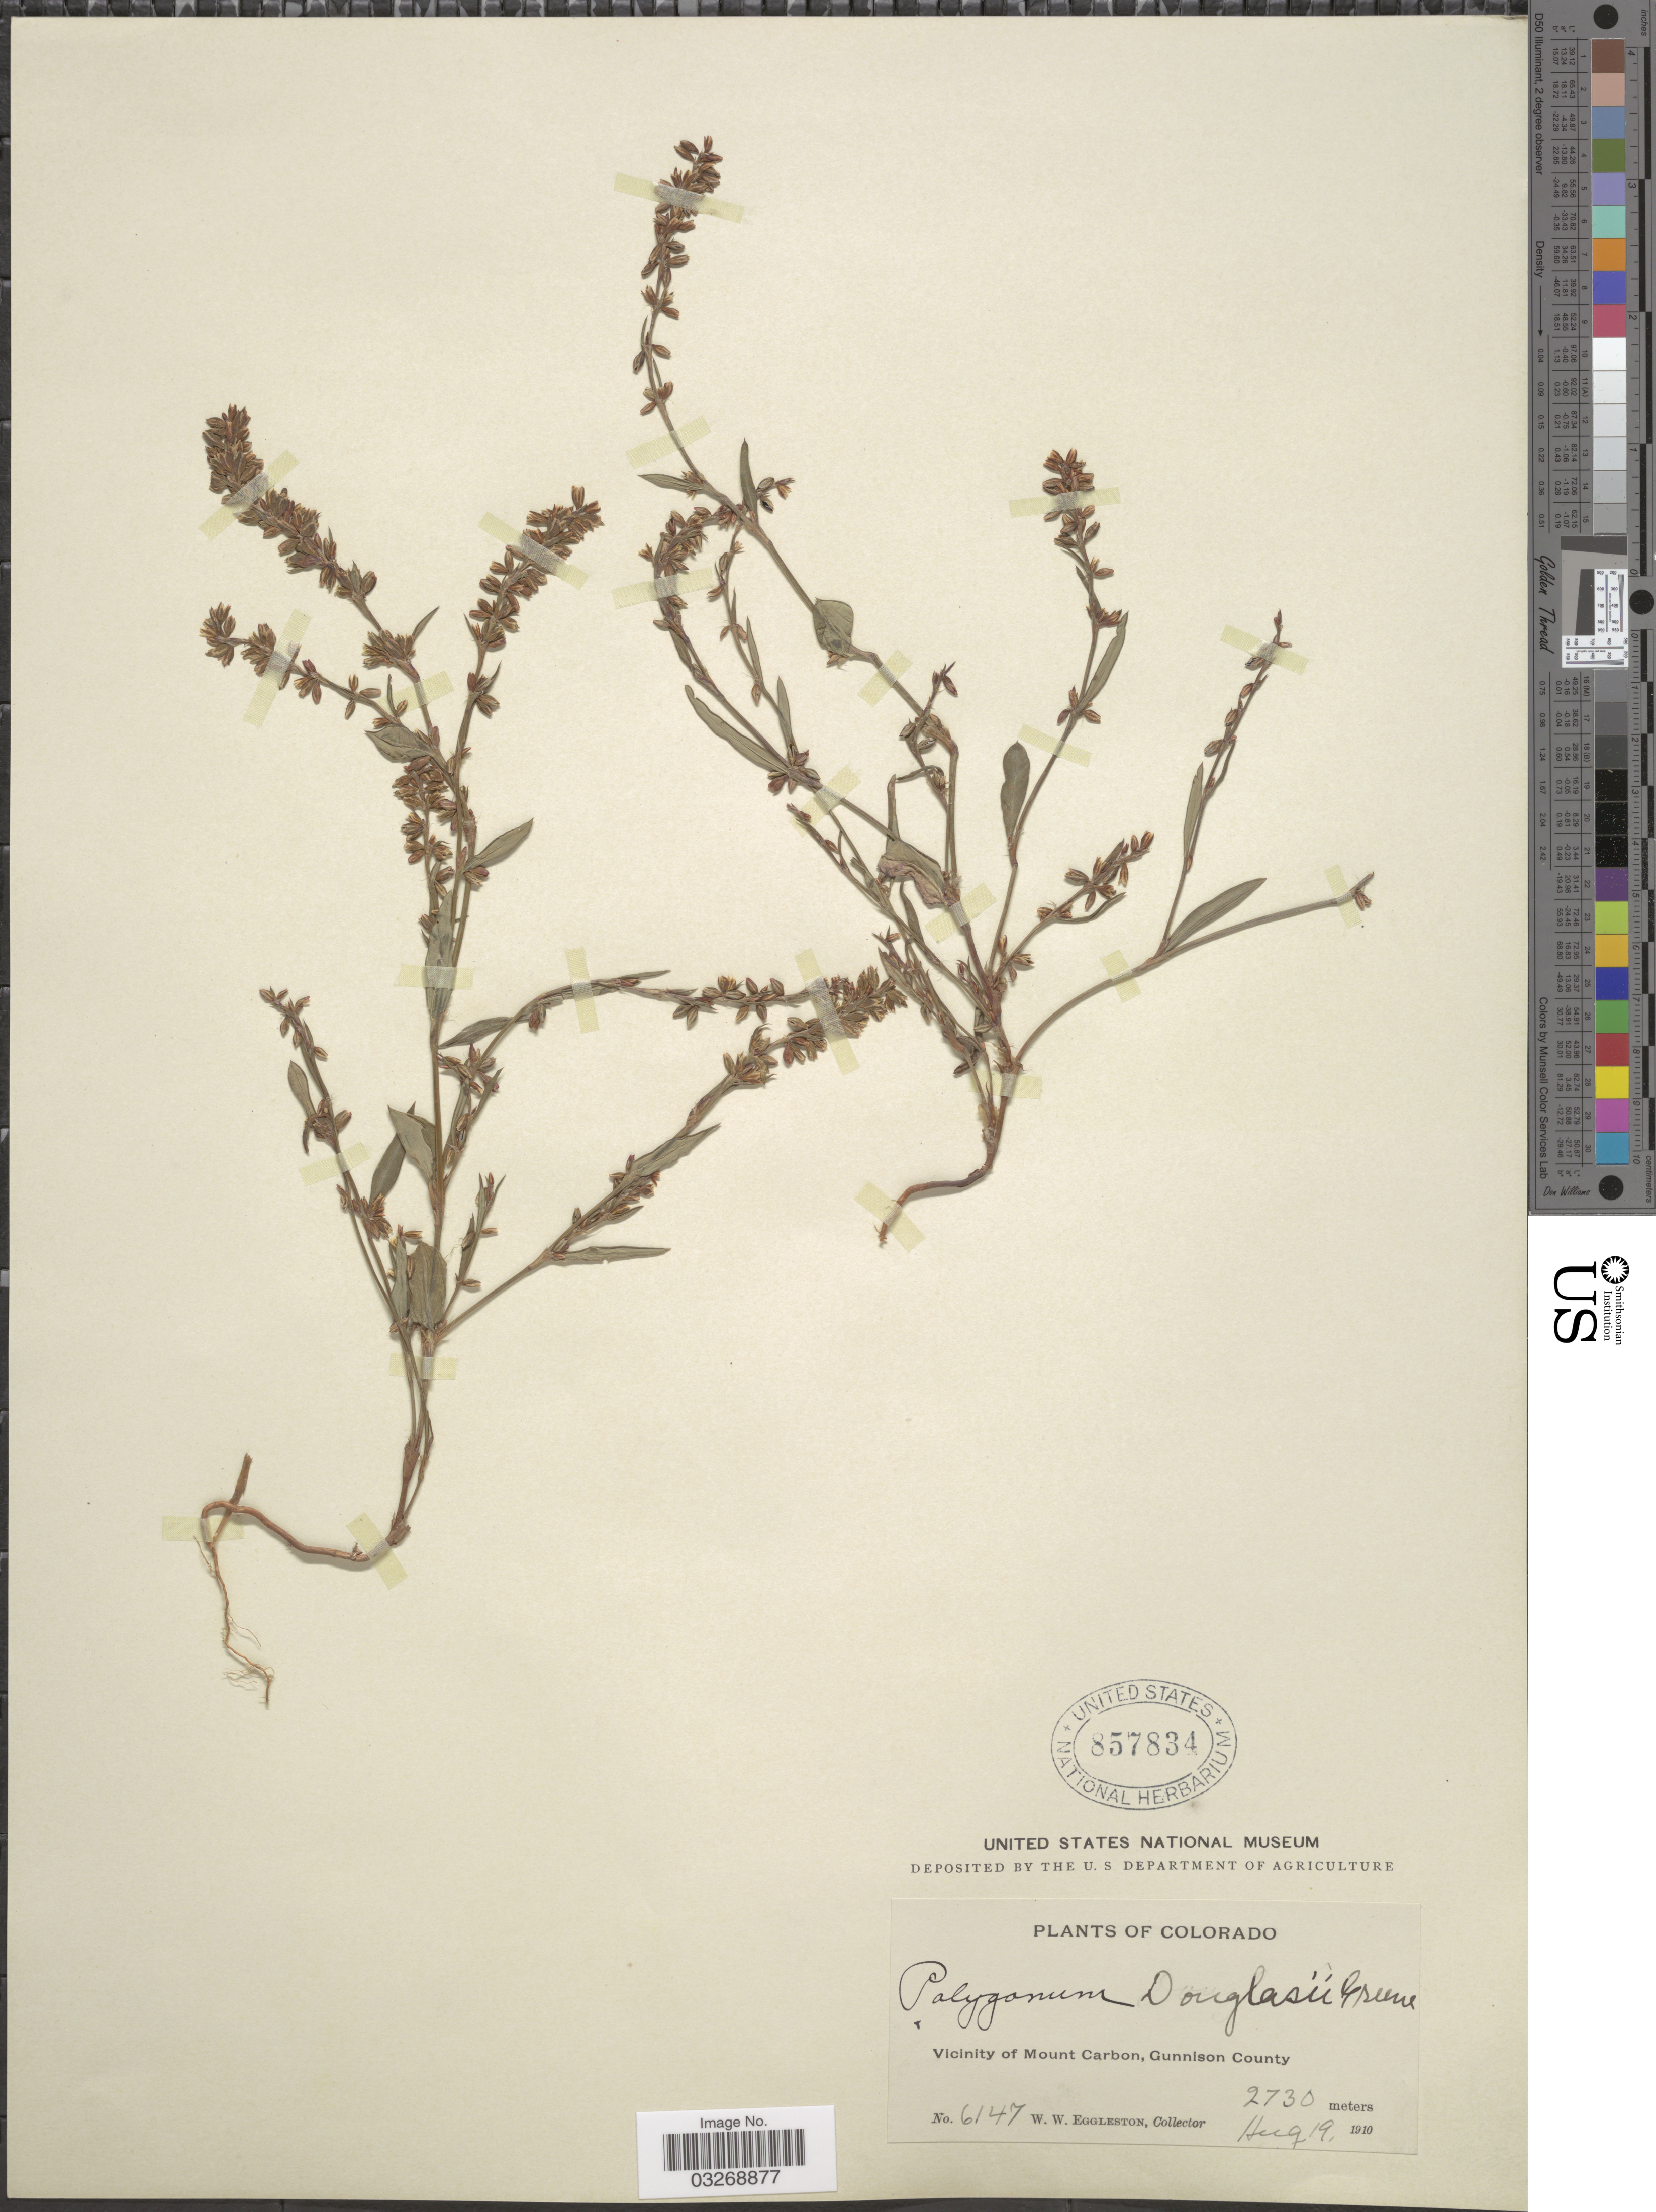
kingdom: Plantae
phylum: Tracheophyta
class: Magnoliopsida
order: Caryophyllales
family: Polygonaceae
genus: Polygonum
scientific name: Polygonum commixtum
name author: S.W. Greene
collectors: W. W. Eggleston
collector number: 6147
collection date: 1910-08-19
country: United States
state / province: Colorado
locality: Vicinity of Mount Carbon, Gunnison County.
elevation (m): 2730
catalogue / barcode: US 857834